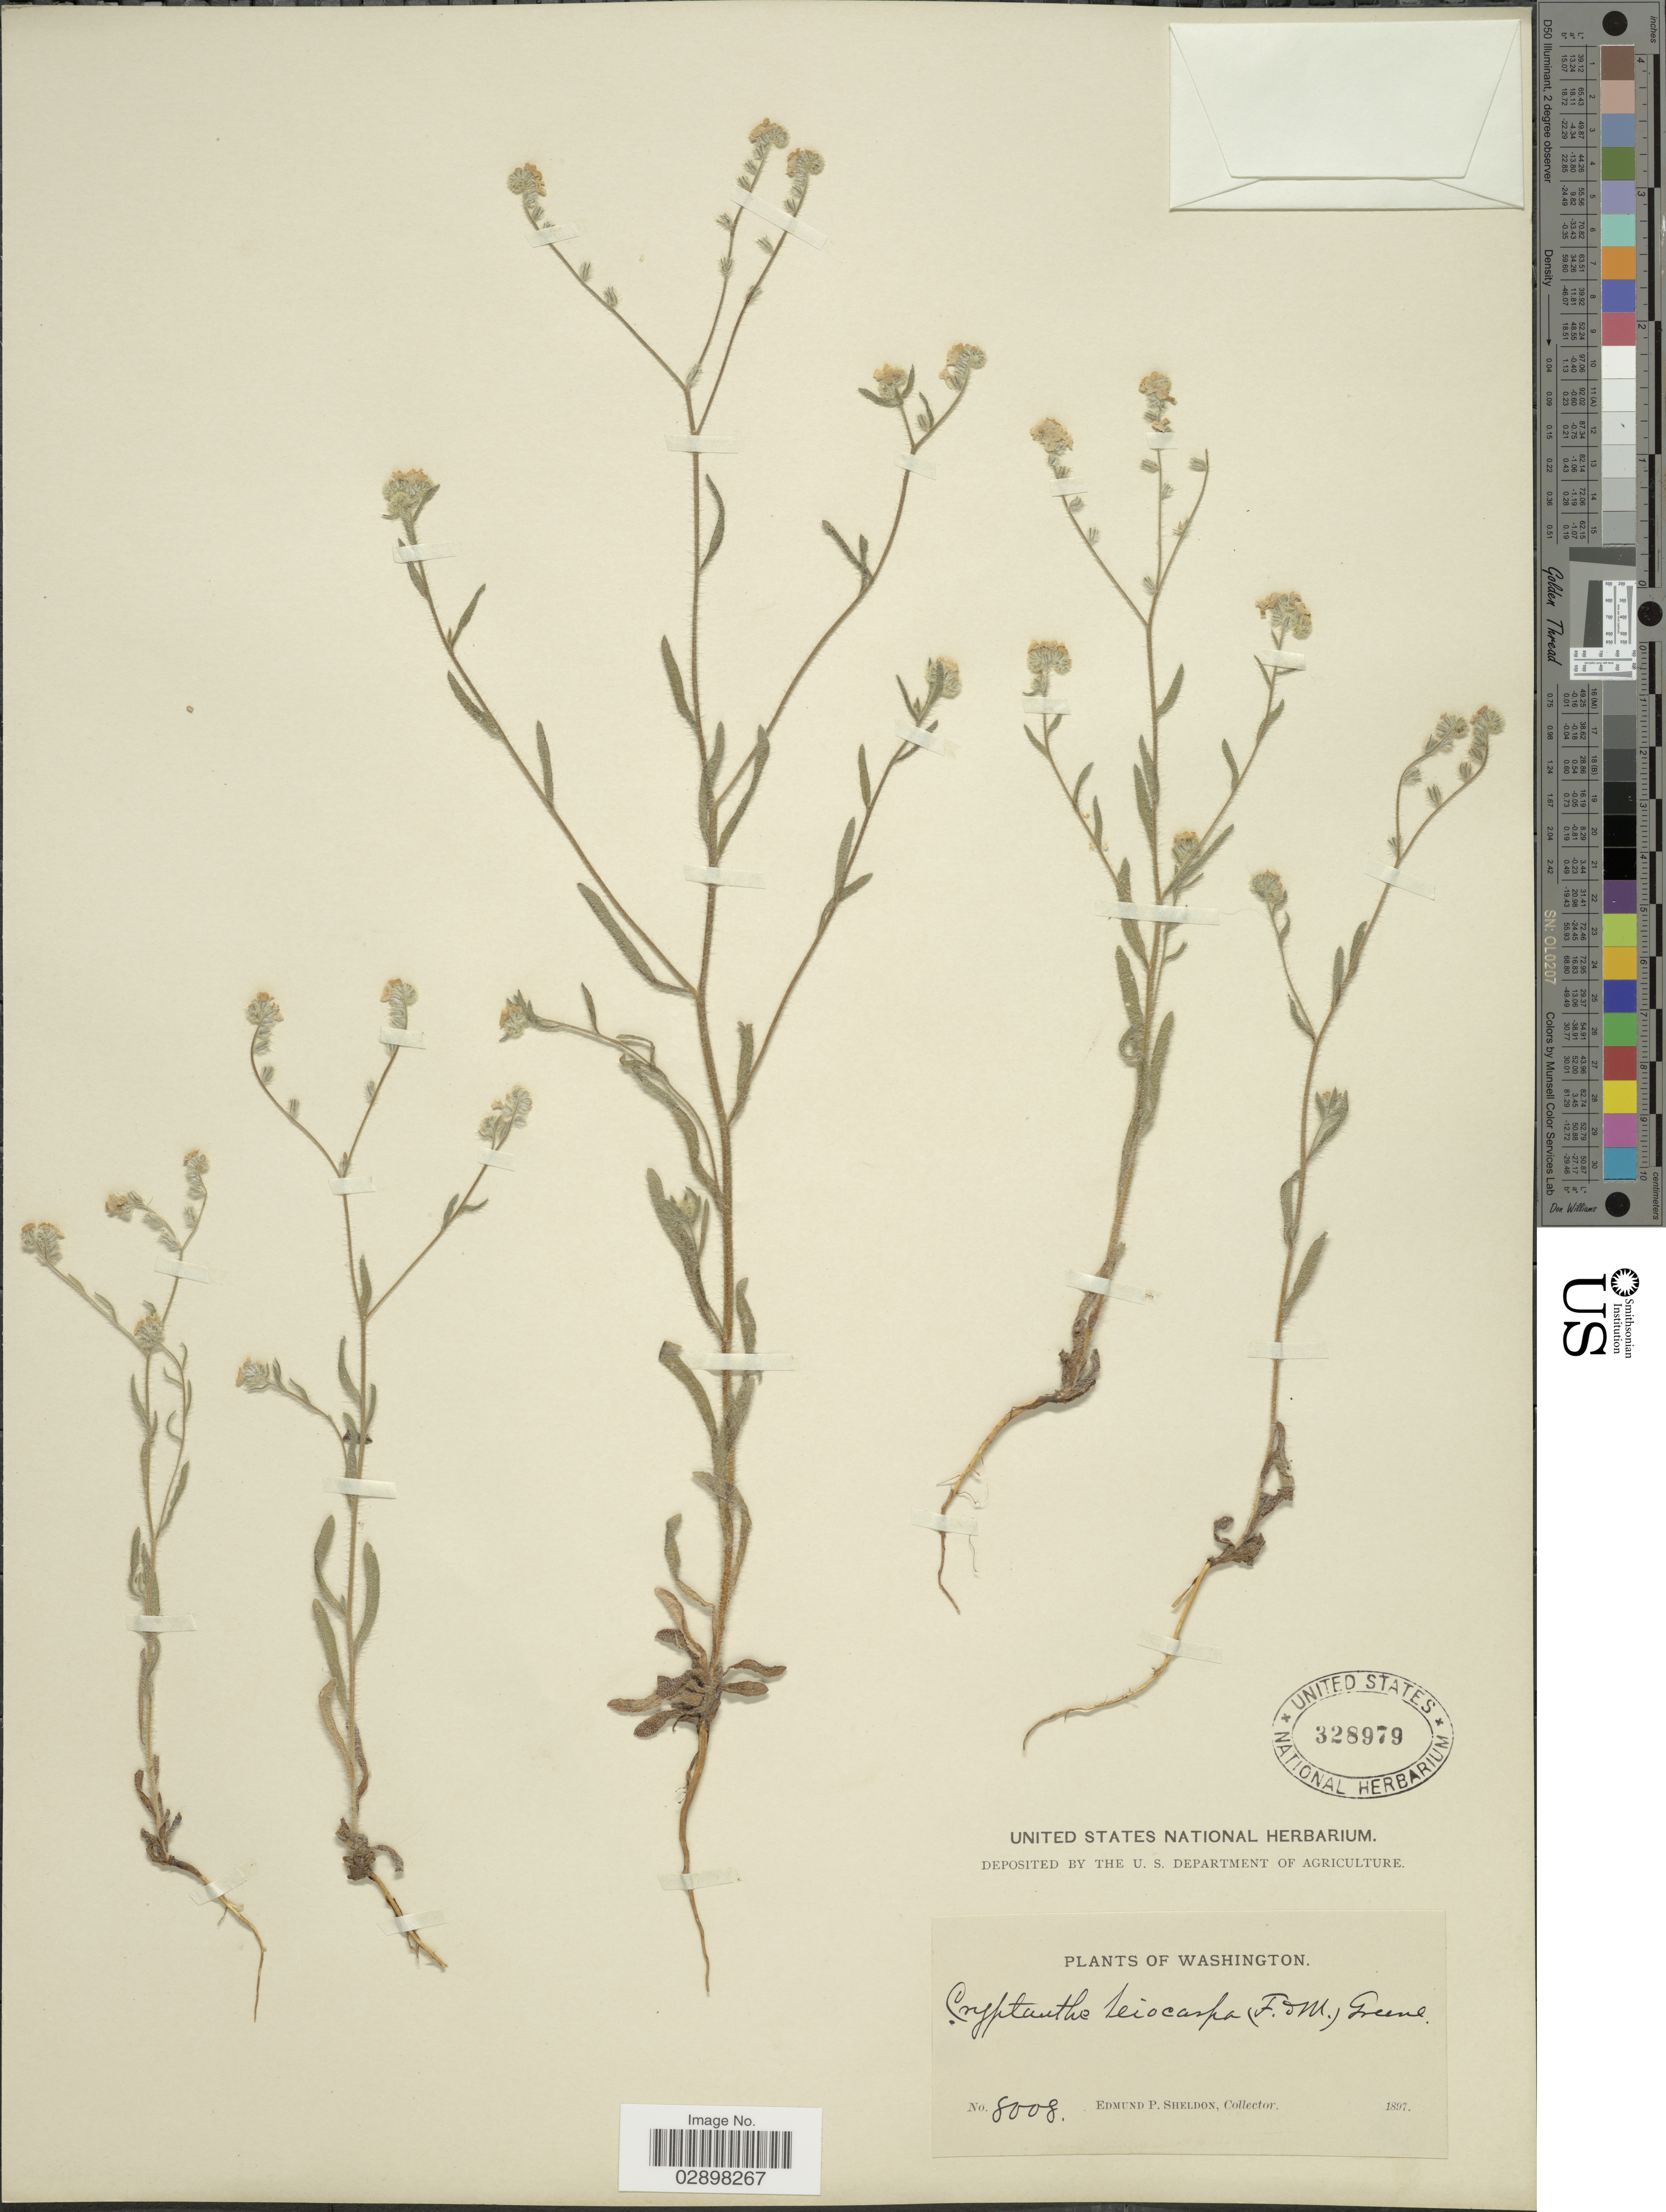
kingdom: Plantae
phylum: Tracheophyta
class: Magnoliopsida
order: Boraginales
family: Boraginaceae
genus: Cryptantha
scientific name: Cryptantha torreyana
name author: (A. Gray) S.W. Greene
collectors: E. P. Sheldon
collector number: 8008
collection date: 1897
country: United States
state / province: Washington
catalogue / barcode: US 328979